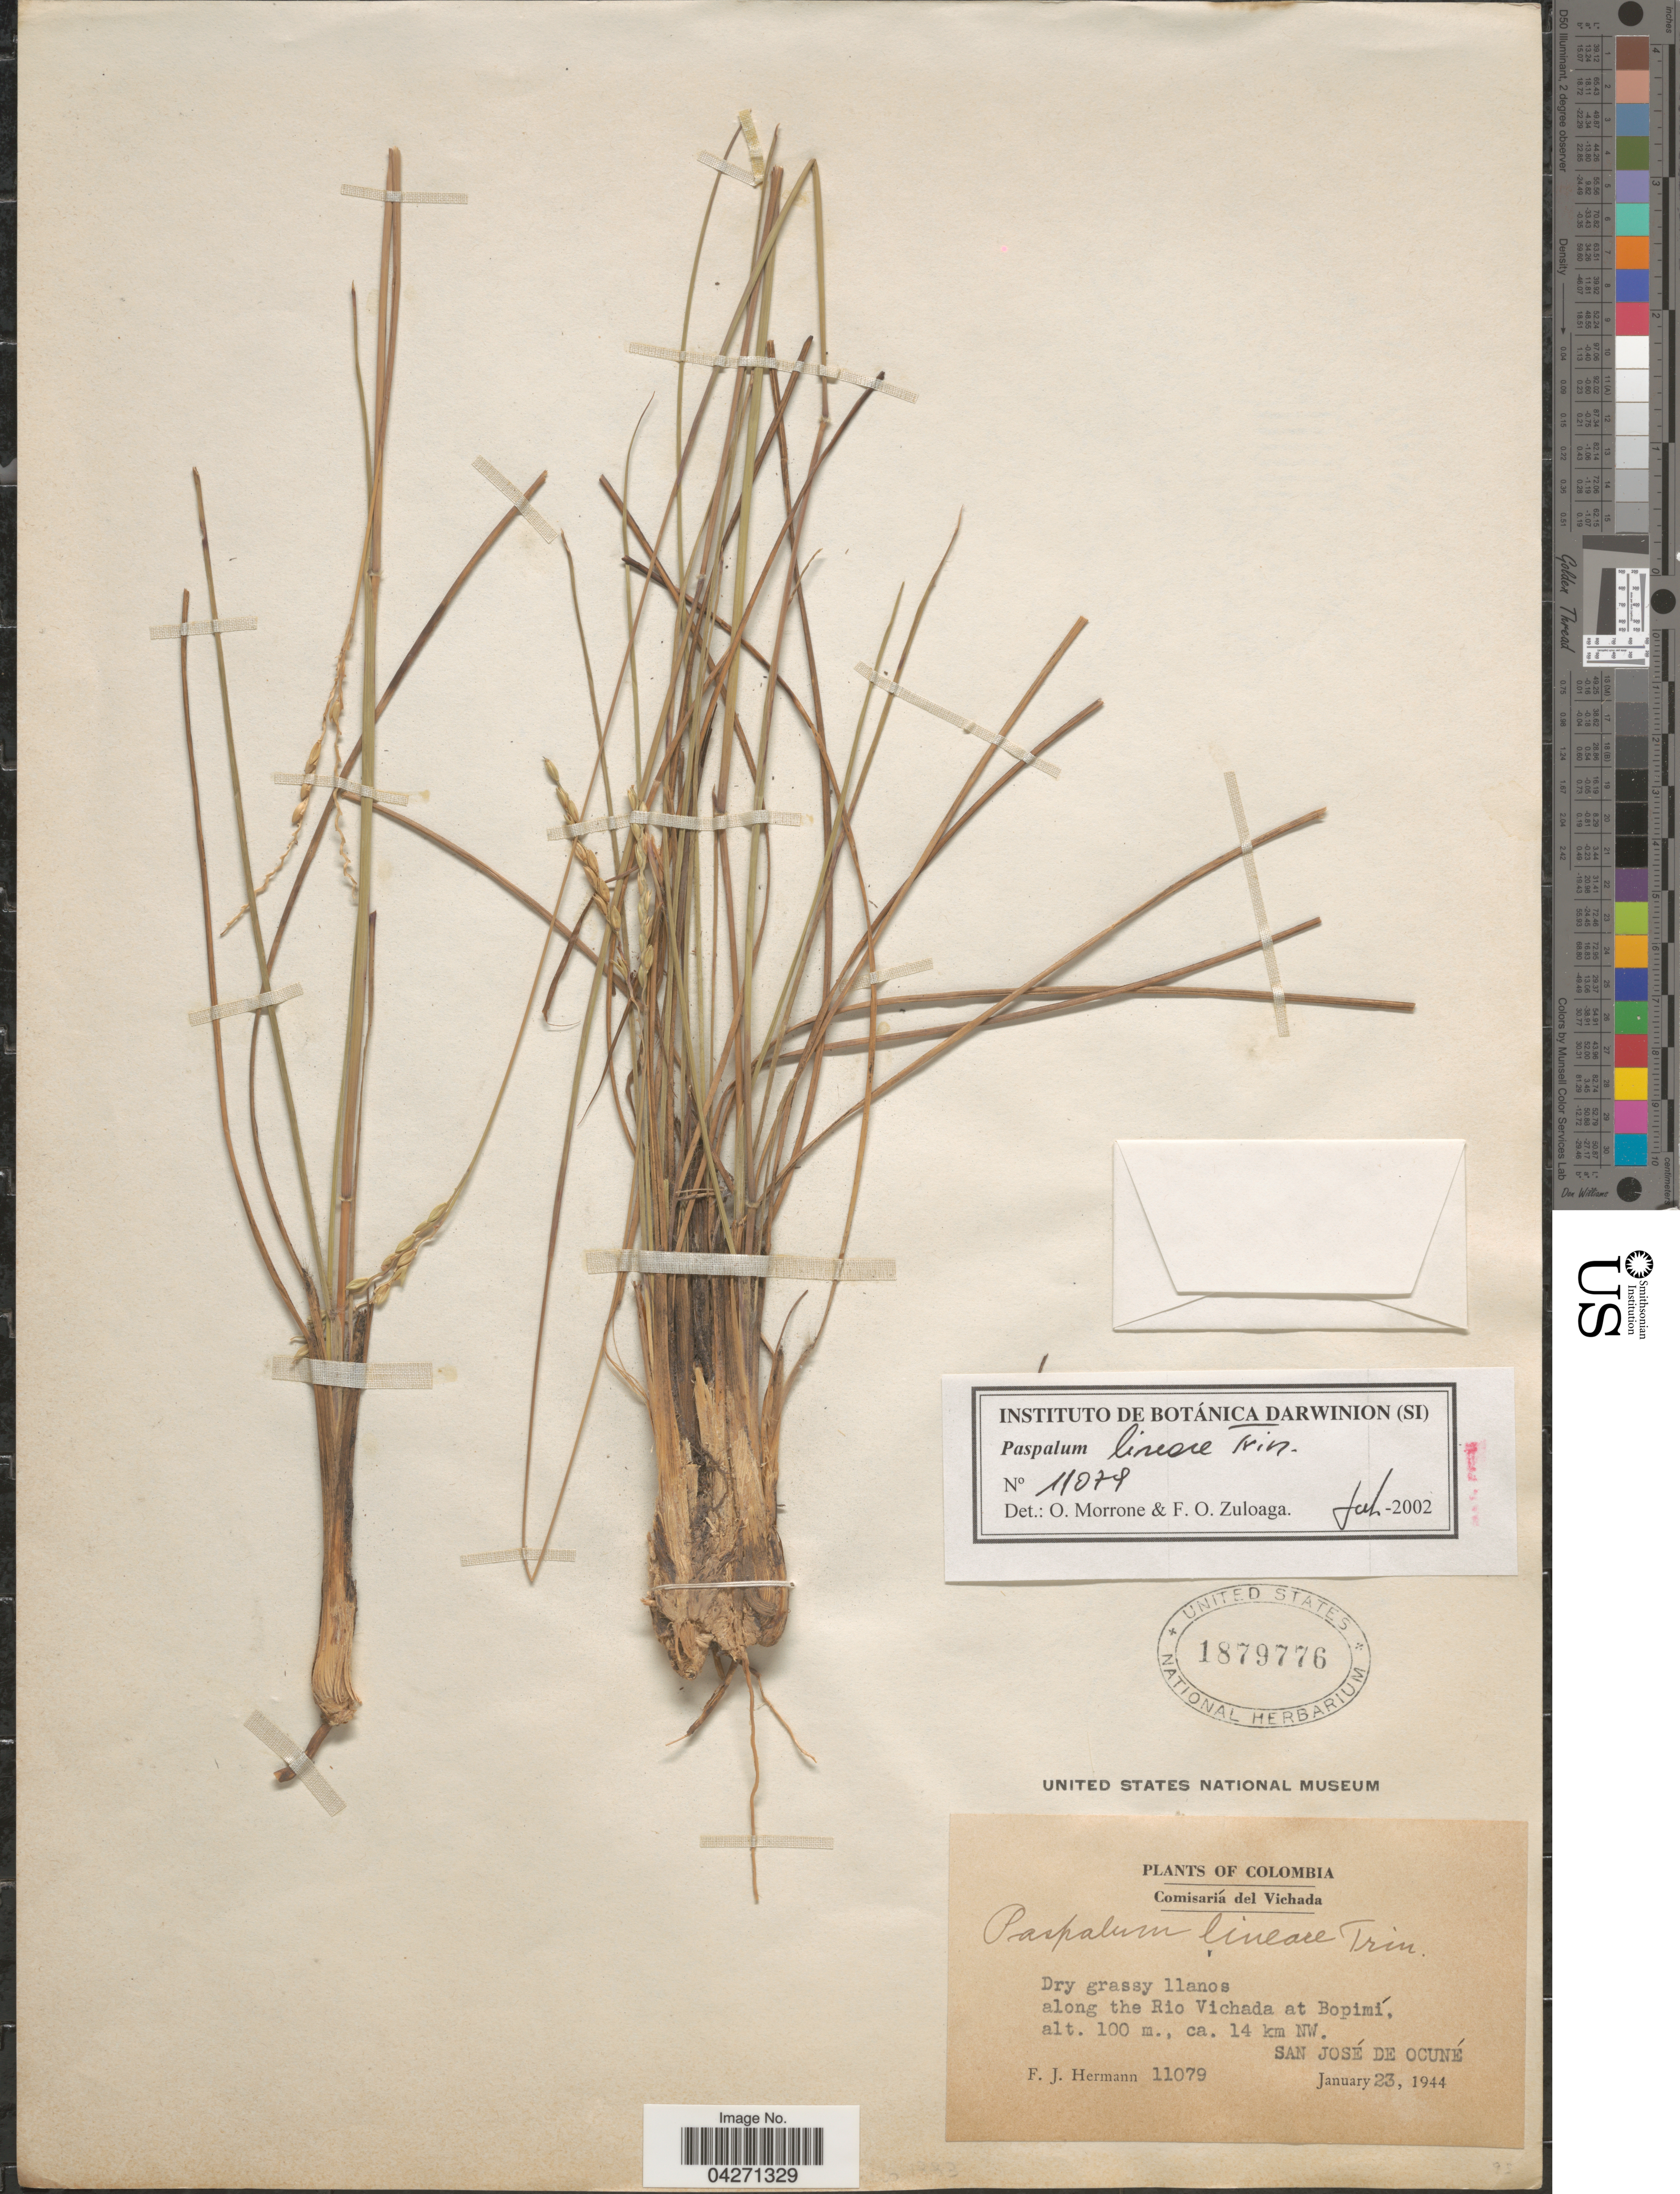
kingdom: Plantae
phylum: Tracheophyta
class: Liliopsida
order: Poales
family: Poaceae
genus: Paspalum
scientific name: Paspalum lineare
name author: E. Fourn.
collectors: F. J. Hermann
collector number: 11079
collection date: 1944-01-23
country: Colombia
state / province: Vichada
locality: Comisariá del Vichada. Along the Rio Vichada at Bopimí, ca. 14 km NW. San José de Ocuné.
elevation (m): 100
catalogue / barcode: US 1879776